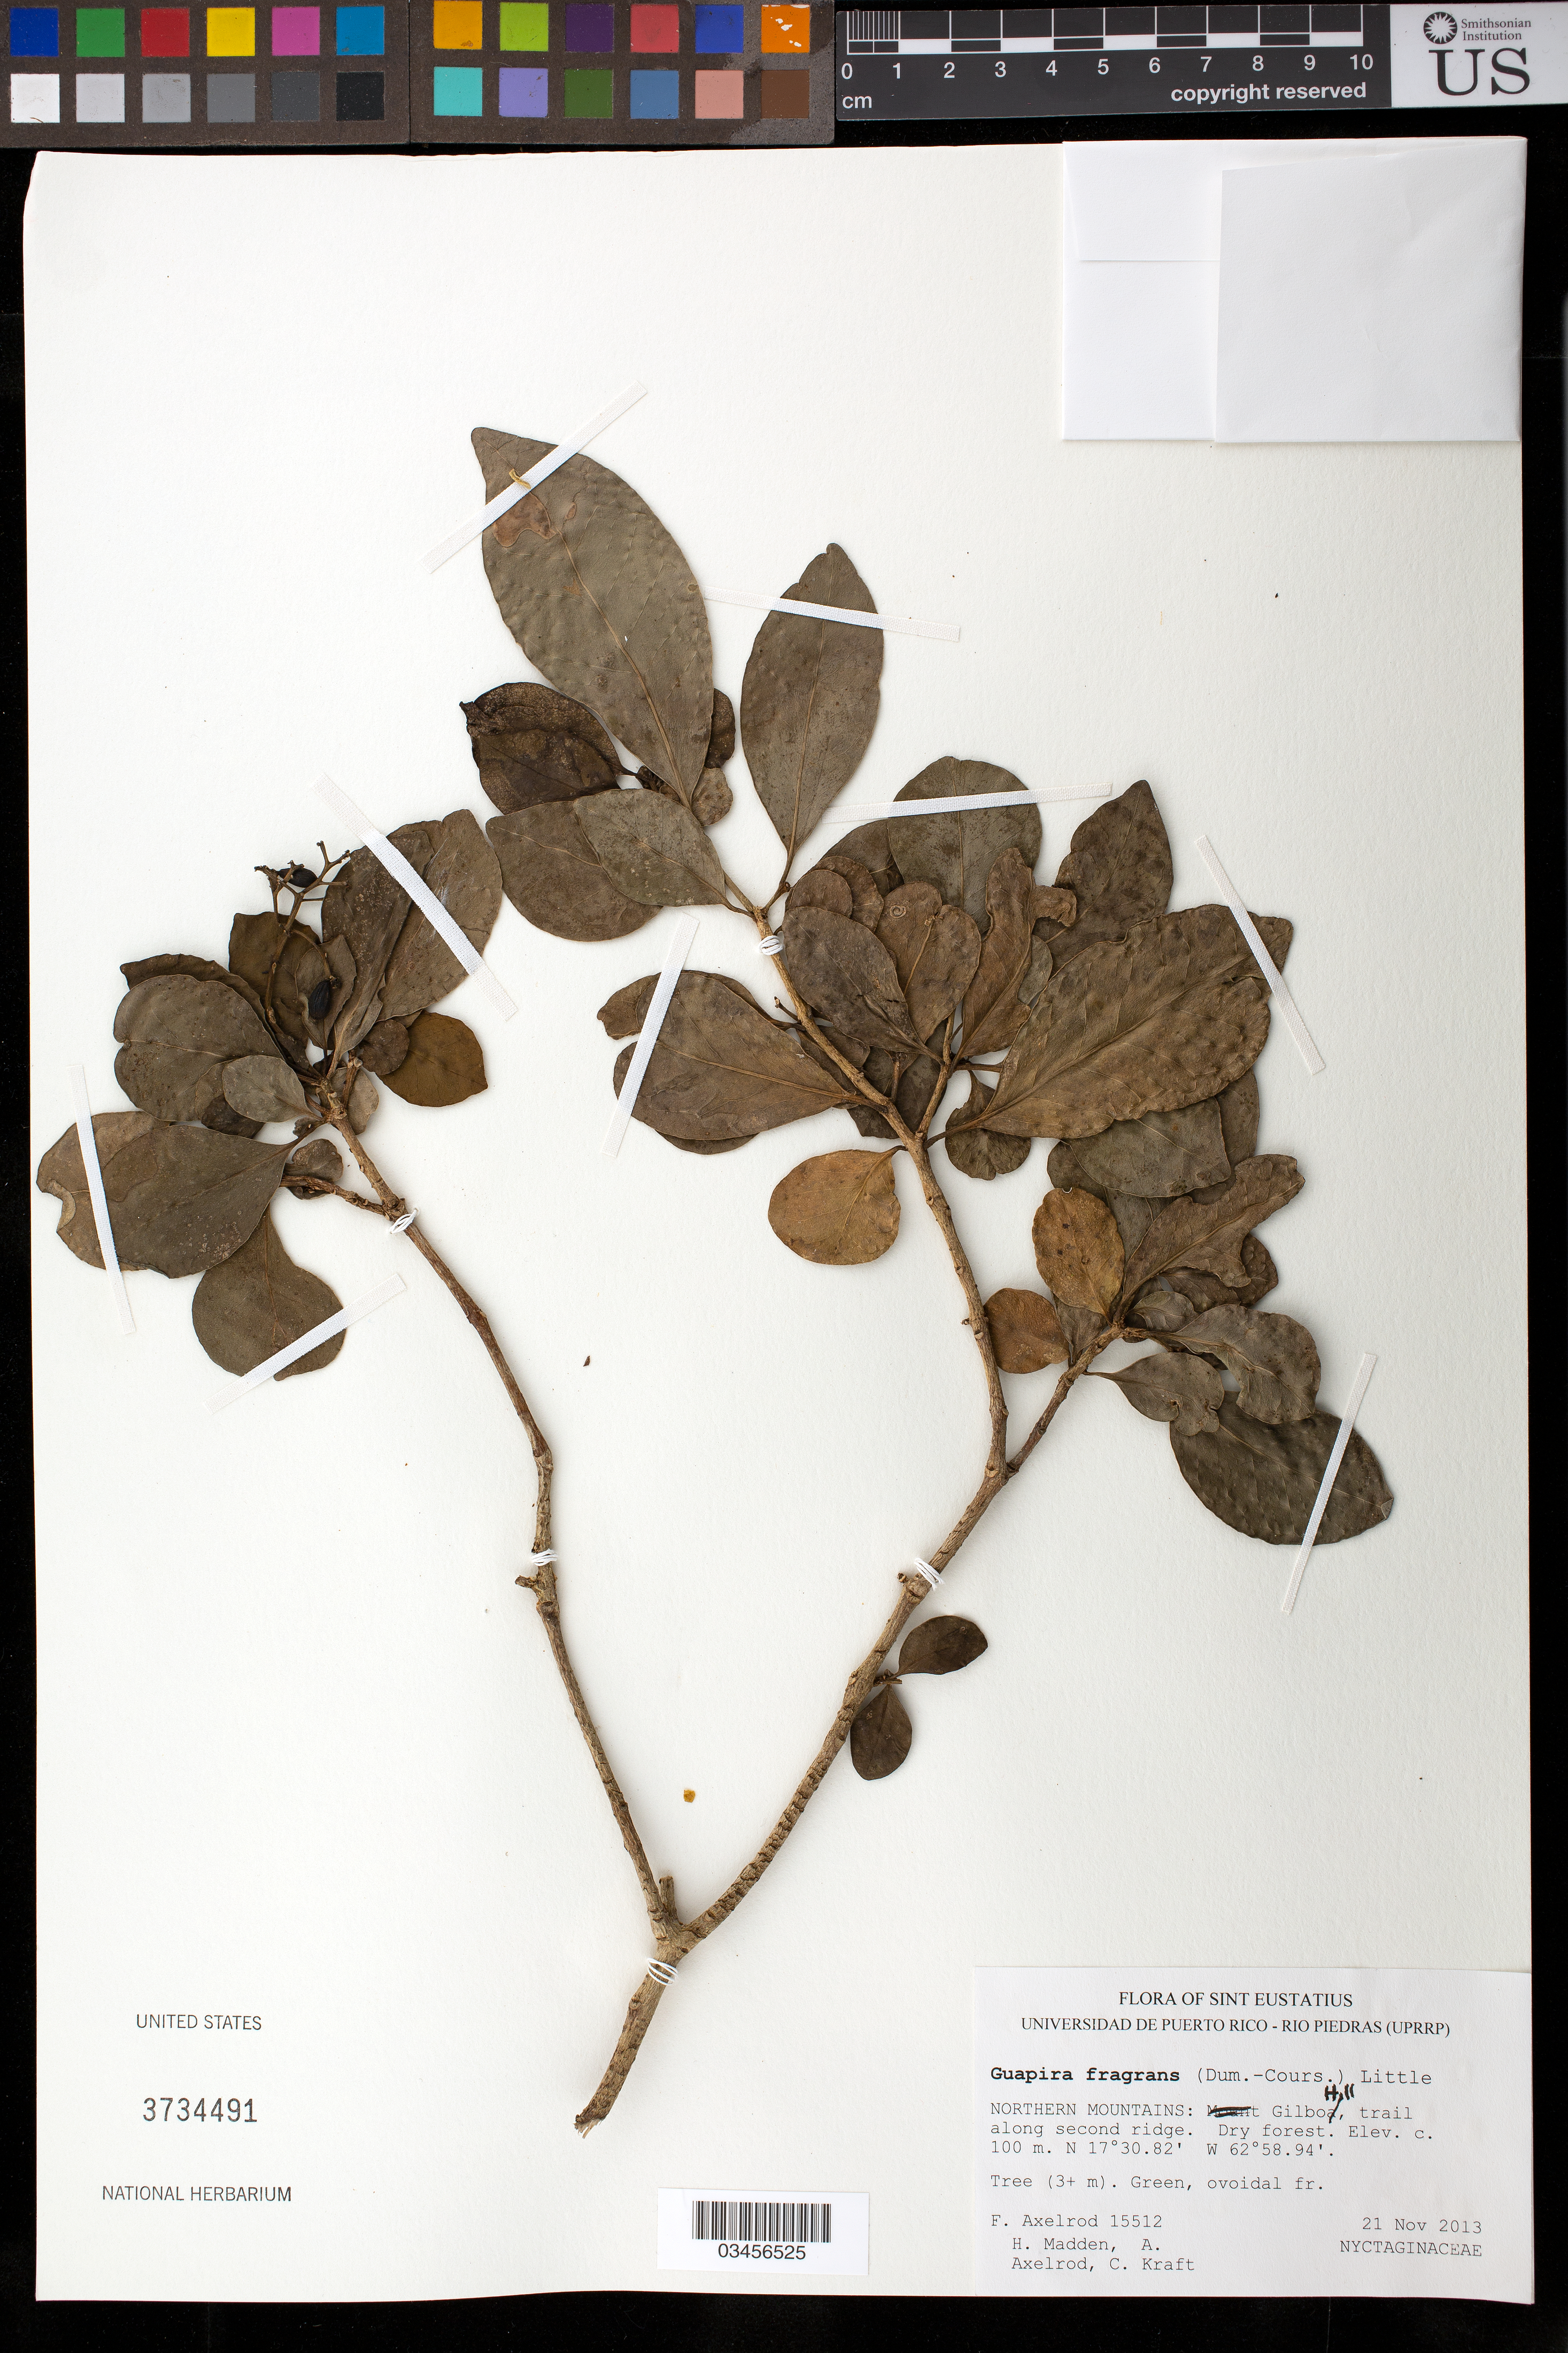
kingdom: Plantae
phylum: Tracheophyta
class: Magnoliopsida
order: Caryophyllales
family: Nyctaginaceae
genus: Guapira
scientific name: Guapira fragrans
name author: (Dum. Cours.) Little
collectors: F. S. Axelrod, H. Madden, A. Axelrod & C. Kraft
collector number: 15512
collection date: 2013-11-21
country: Netherlands Antilles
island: Sint Eustatius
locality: Northern Mountains: Gilboa Hill, trail along second ridge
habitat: Dry forest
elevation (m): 100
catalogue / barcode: US 3734491